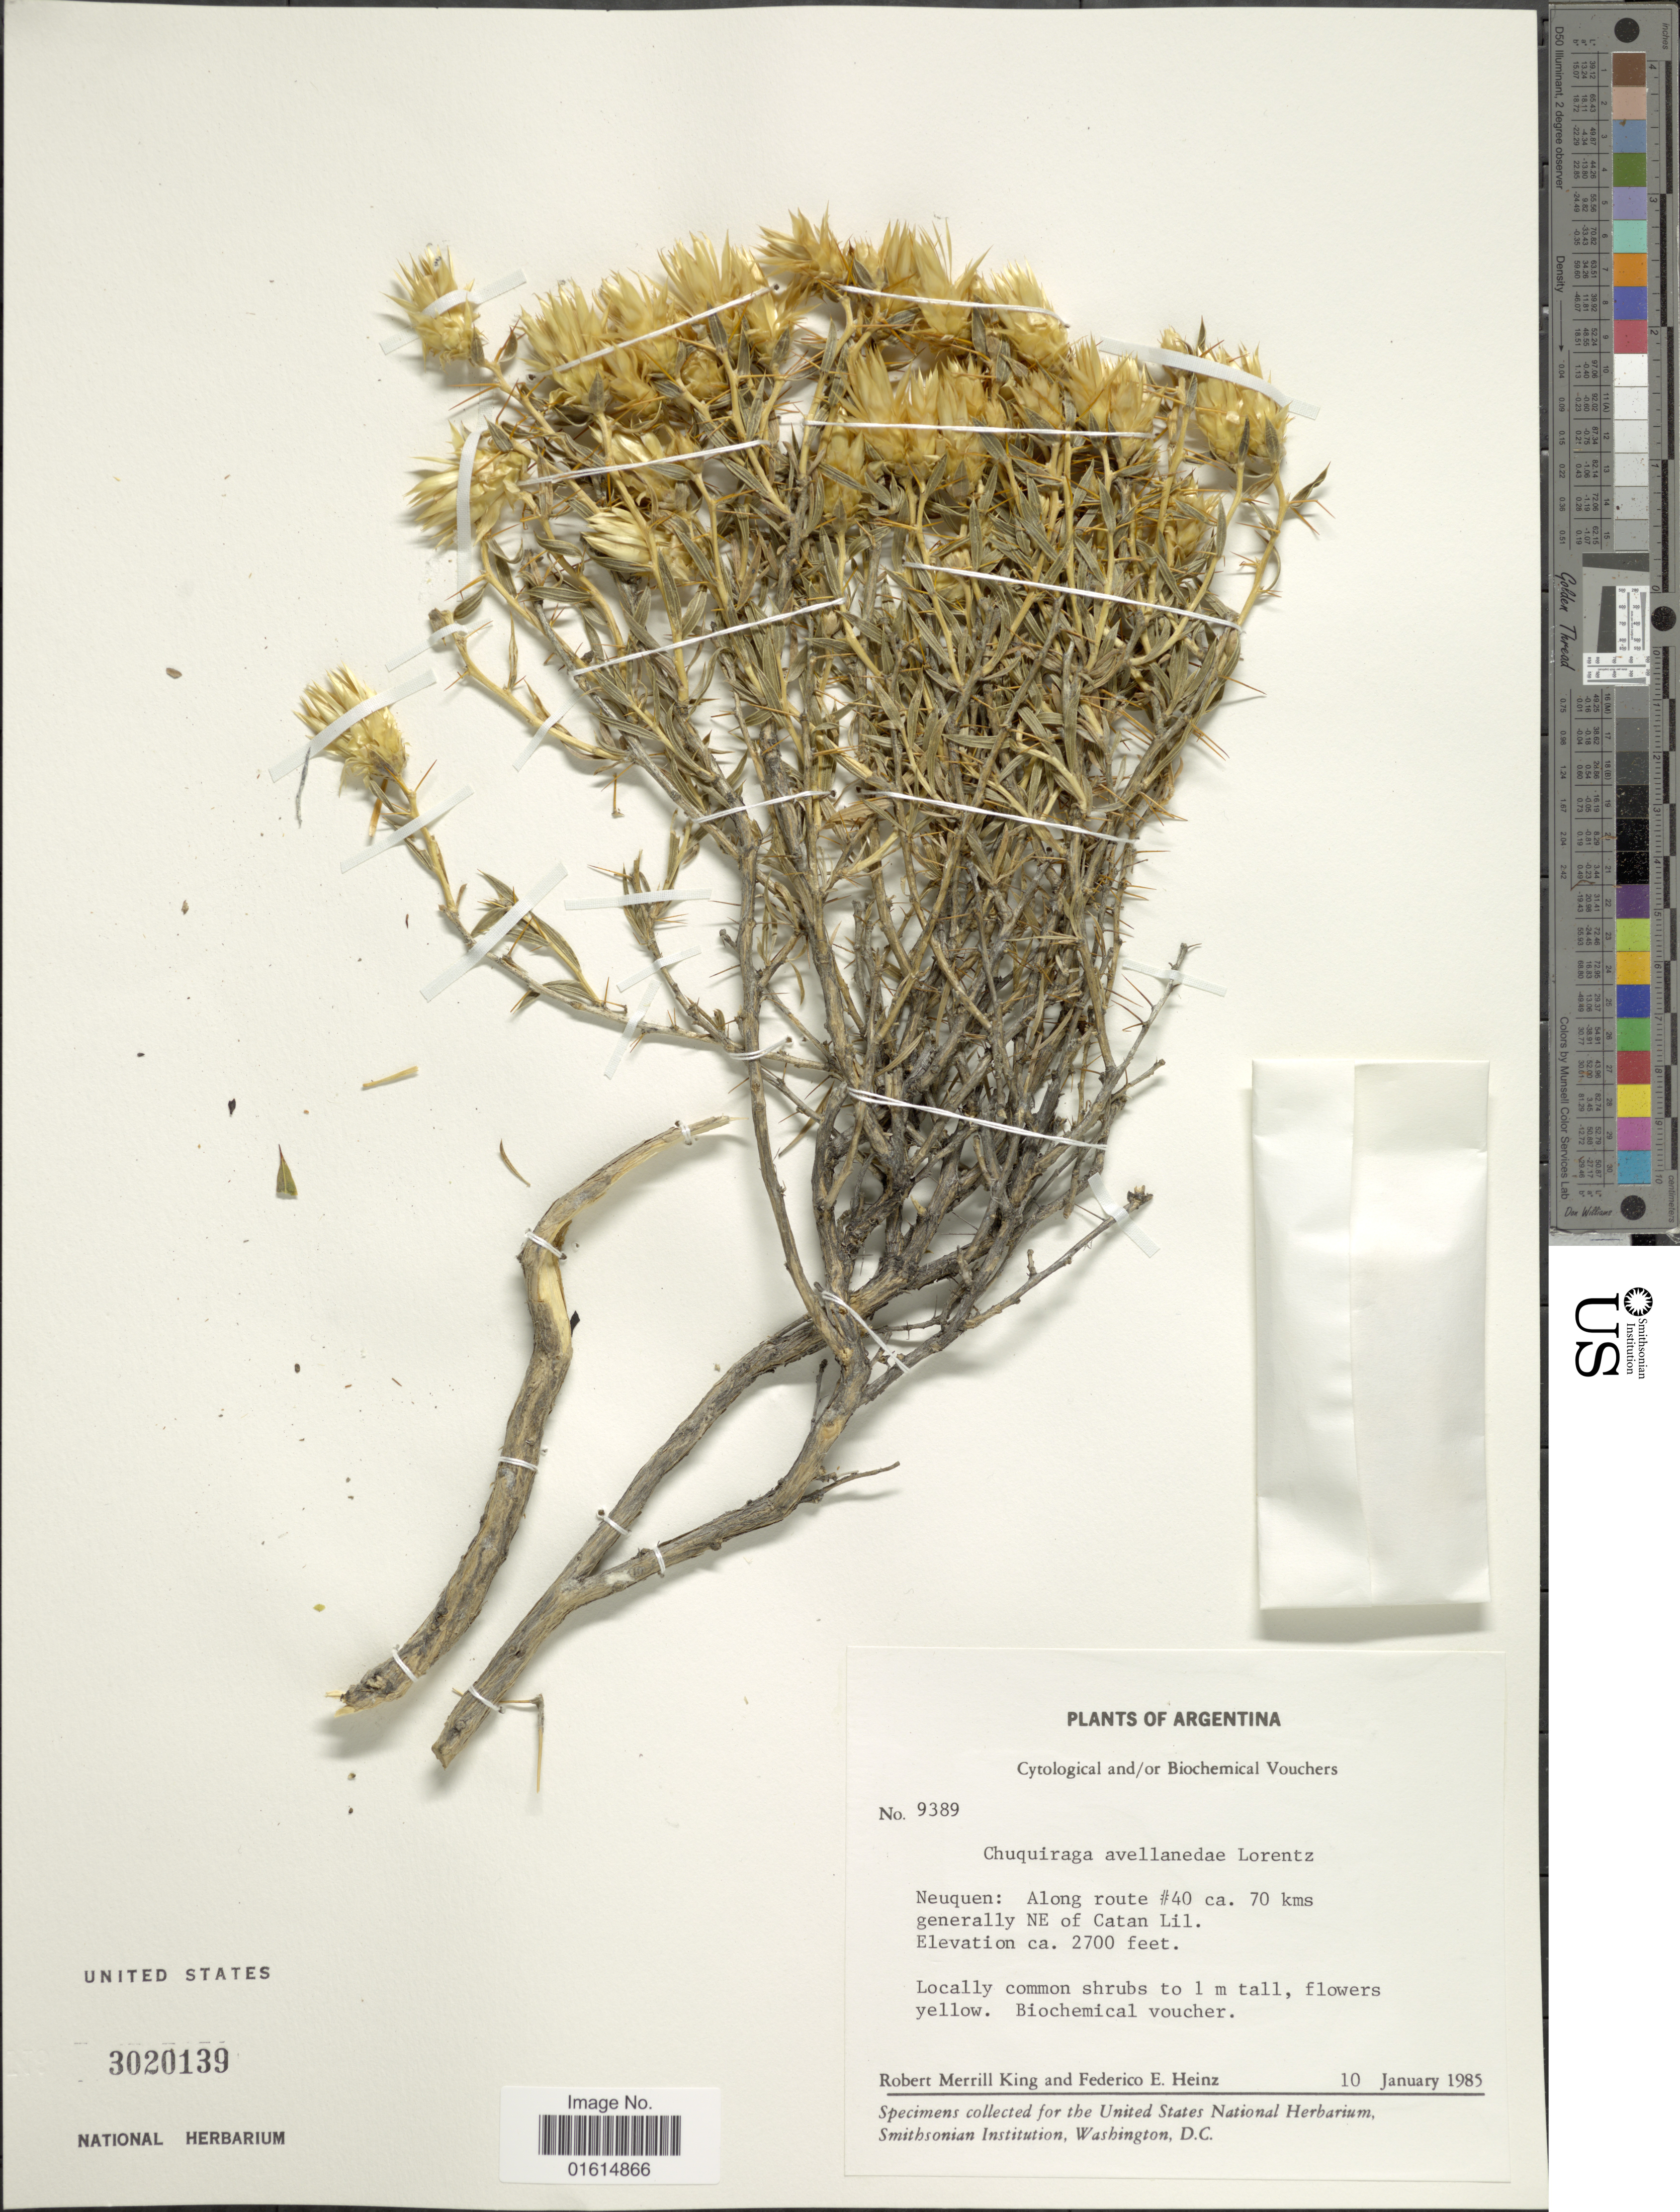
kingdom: Plantae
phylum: Tracheophyta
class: Magnoliopsida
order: Asterales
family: Asteraceae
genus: Chuquiraga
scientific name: Chuquiraga avellanedae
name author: Lorentz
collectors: R. M. King & F. Heinz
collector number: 9389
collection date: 1985-01-10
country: Argentina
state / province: Neuquen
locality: Neuquen, along route #40 ca 70 kms generally NE of Catan Lil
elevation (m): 823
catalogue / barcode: US 3020139